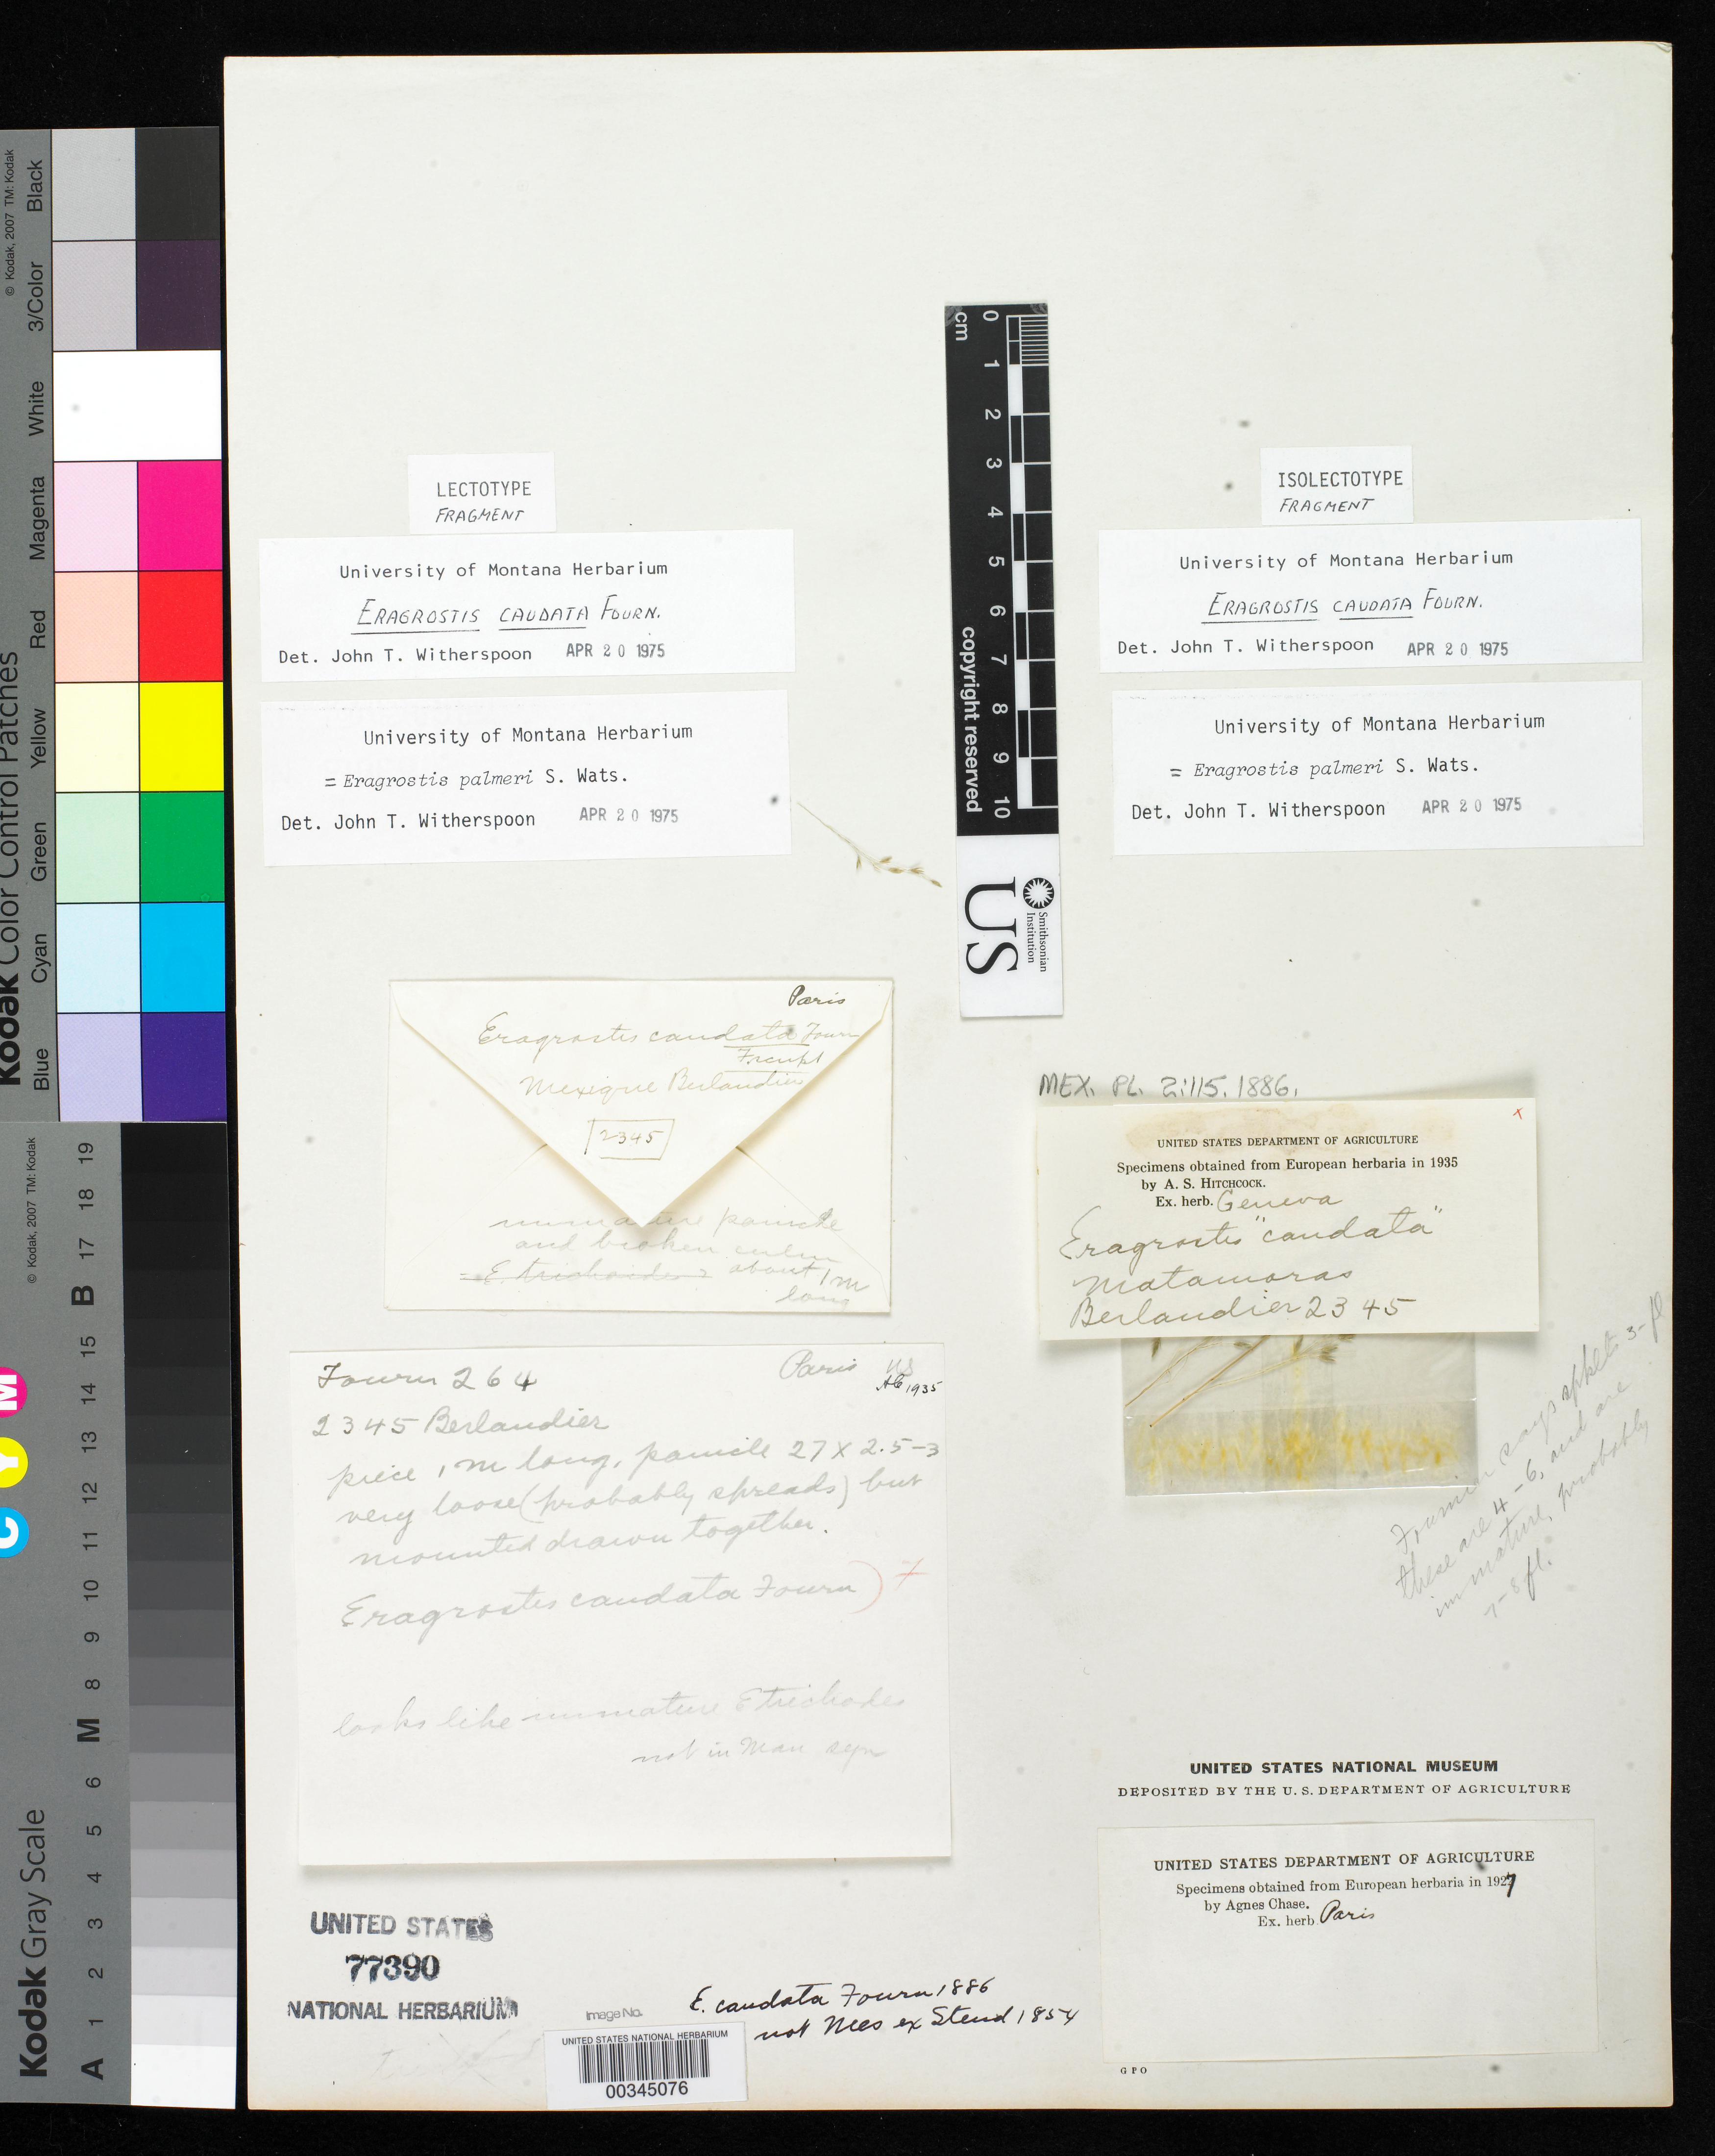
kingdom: Plantae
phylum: Tracheophyta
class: Liliopsida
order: Poales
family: Poaceae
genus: Eragrostis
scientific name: Eragrostis caudata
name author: E. Fourn.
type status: Type Fragment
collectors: J. L. Berlandier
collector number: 2345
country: Mexico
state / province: Tamaulipas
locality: Matamoras.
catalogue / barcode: US 77390